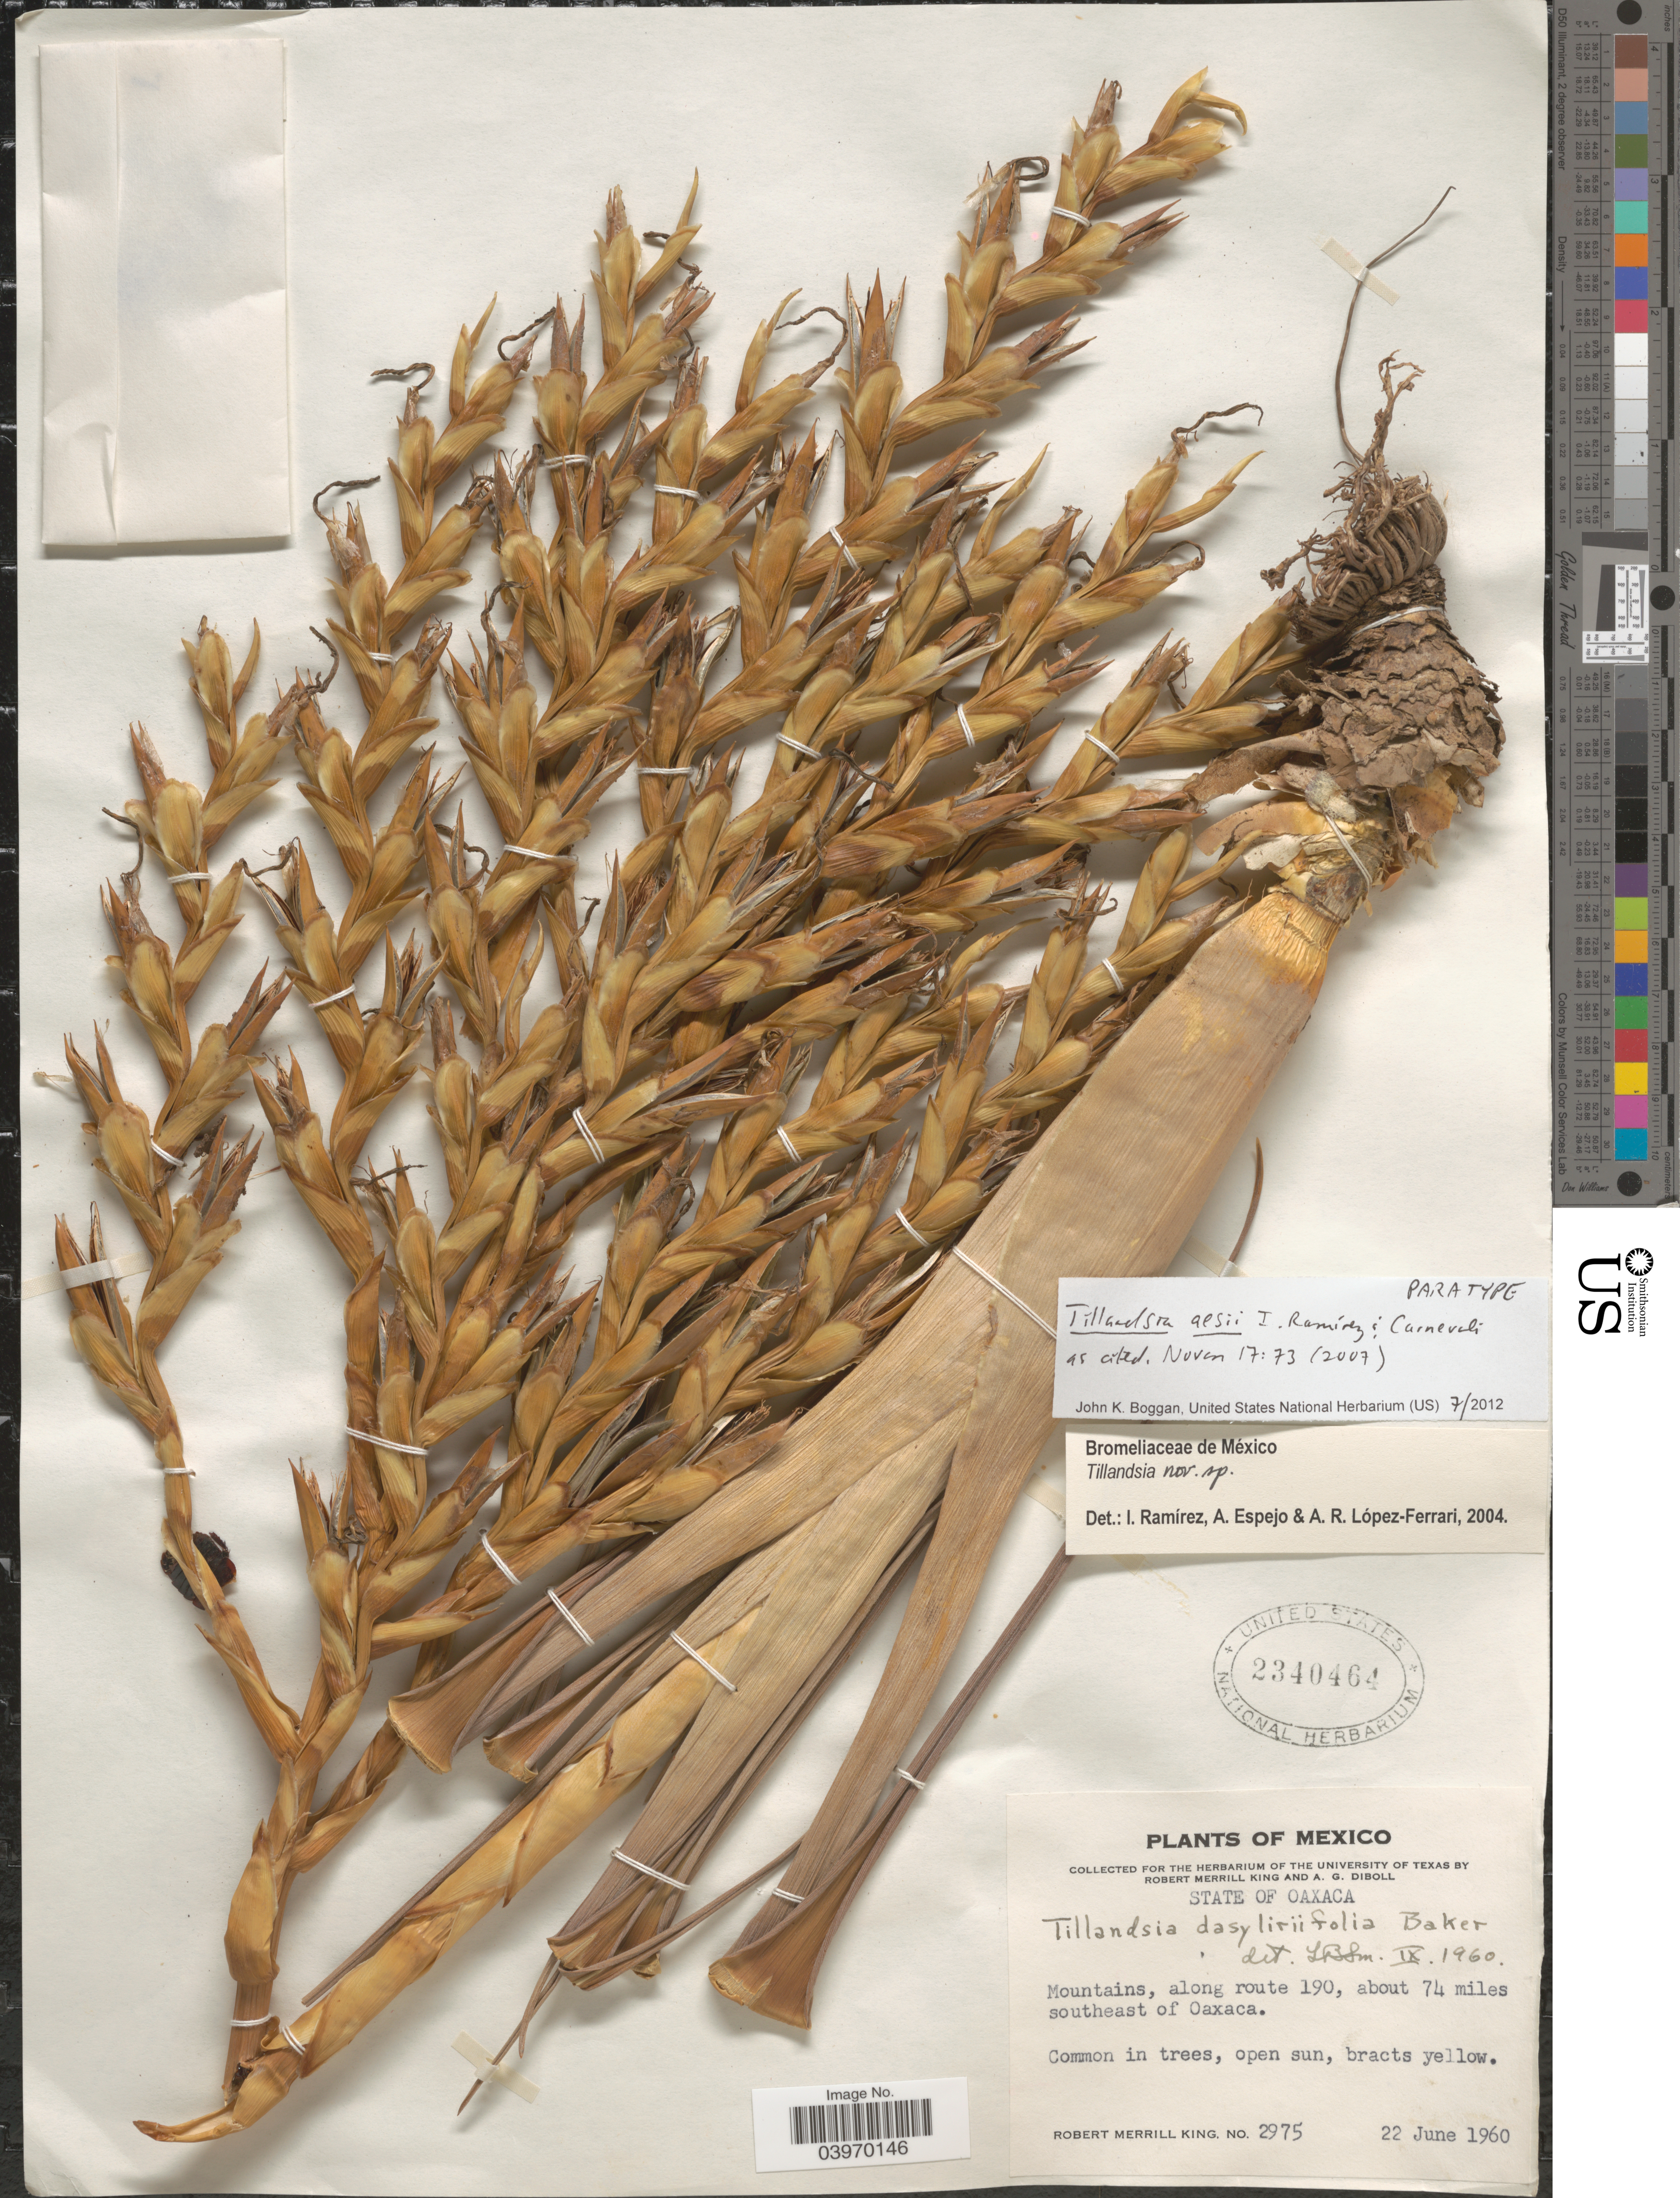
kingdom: Plantae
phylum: Tracheophyta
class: Liliopsida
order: Poales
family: Bromeliaceae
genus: Tillandsia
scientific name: Tillandsia aesii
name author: I. Ramírez & Carnevali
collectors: R. M. King & A. Diboll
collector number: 2975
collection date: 1960-06-22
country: Mexico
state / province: Oaxaca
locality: Along route 190, about 74 miles southeast of Oaxaca.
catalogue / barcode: US 2340464